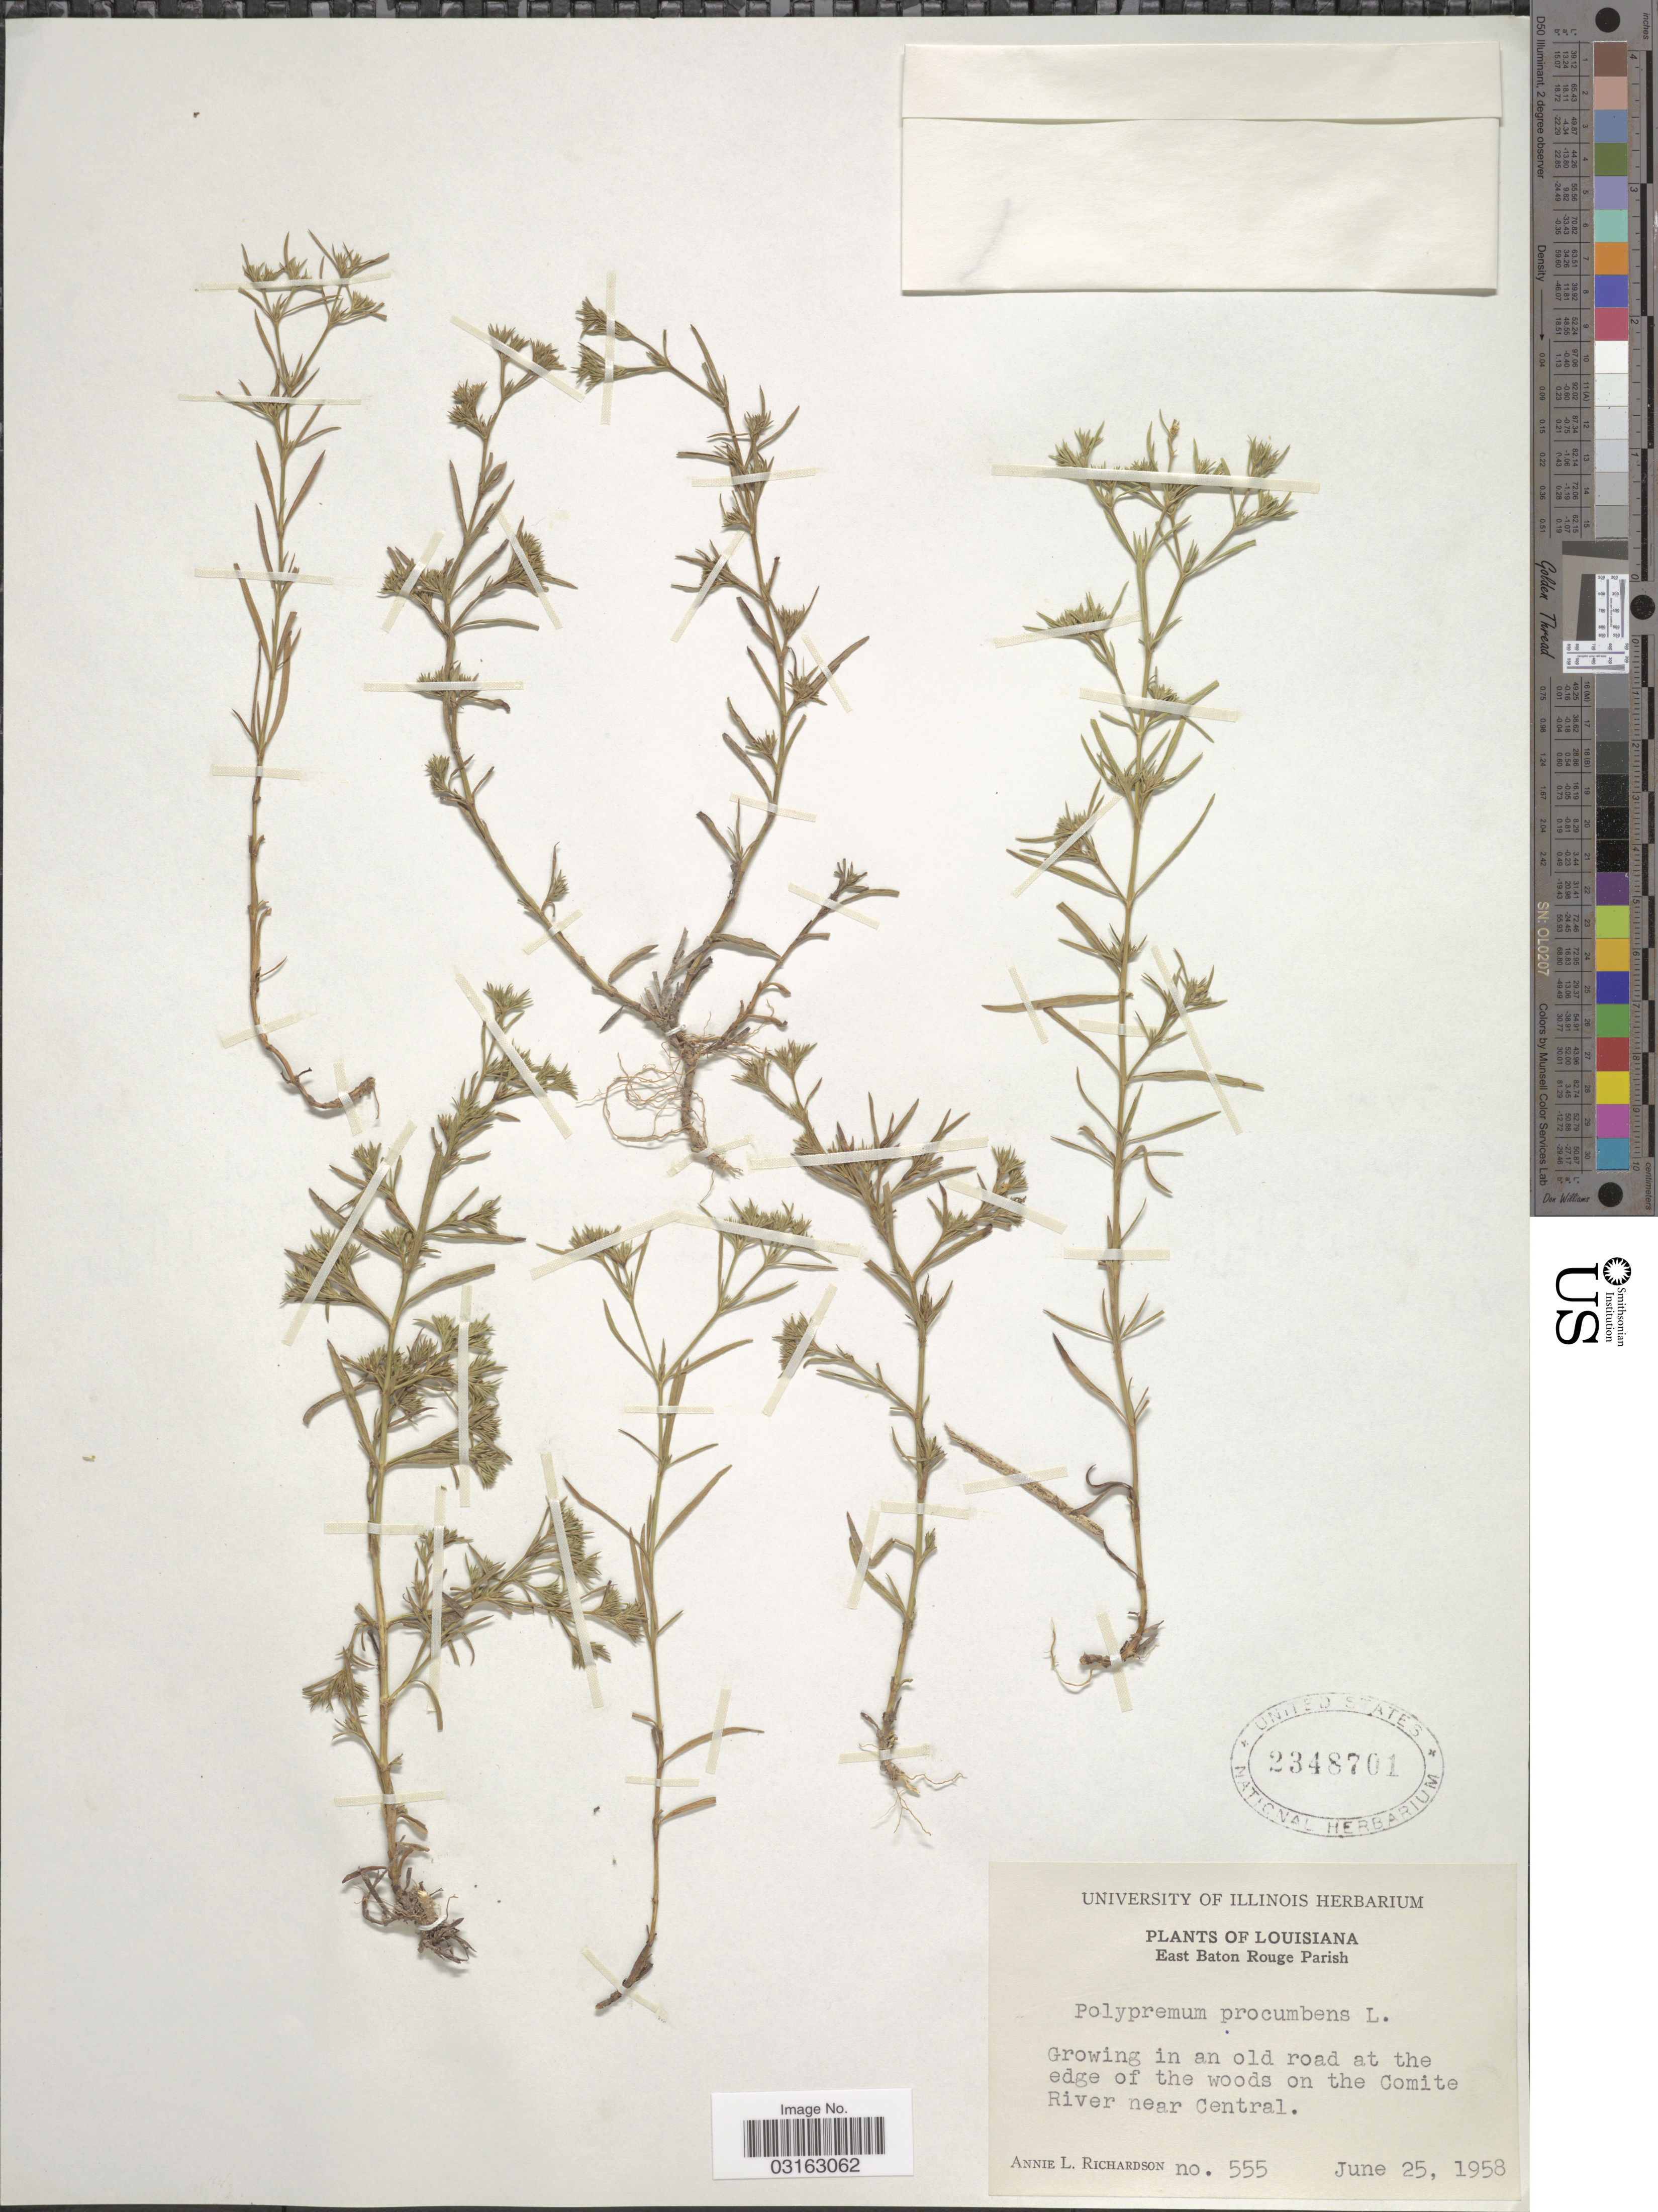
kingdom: Plantae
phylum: Tracheophyta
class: Magnoliopsida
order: Lamiales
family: Tetrachondraceae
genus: Polypremum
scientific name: Polypremum procumbens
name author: L.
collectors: A. L. Richardson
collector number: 555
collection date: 1958-06-25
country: United States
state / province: Louisiana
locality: East Baton Rouge Parish. Growing in an old road at the edge of the woods on the Comite River near Central.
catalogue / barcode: US 2348701